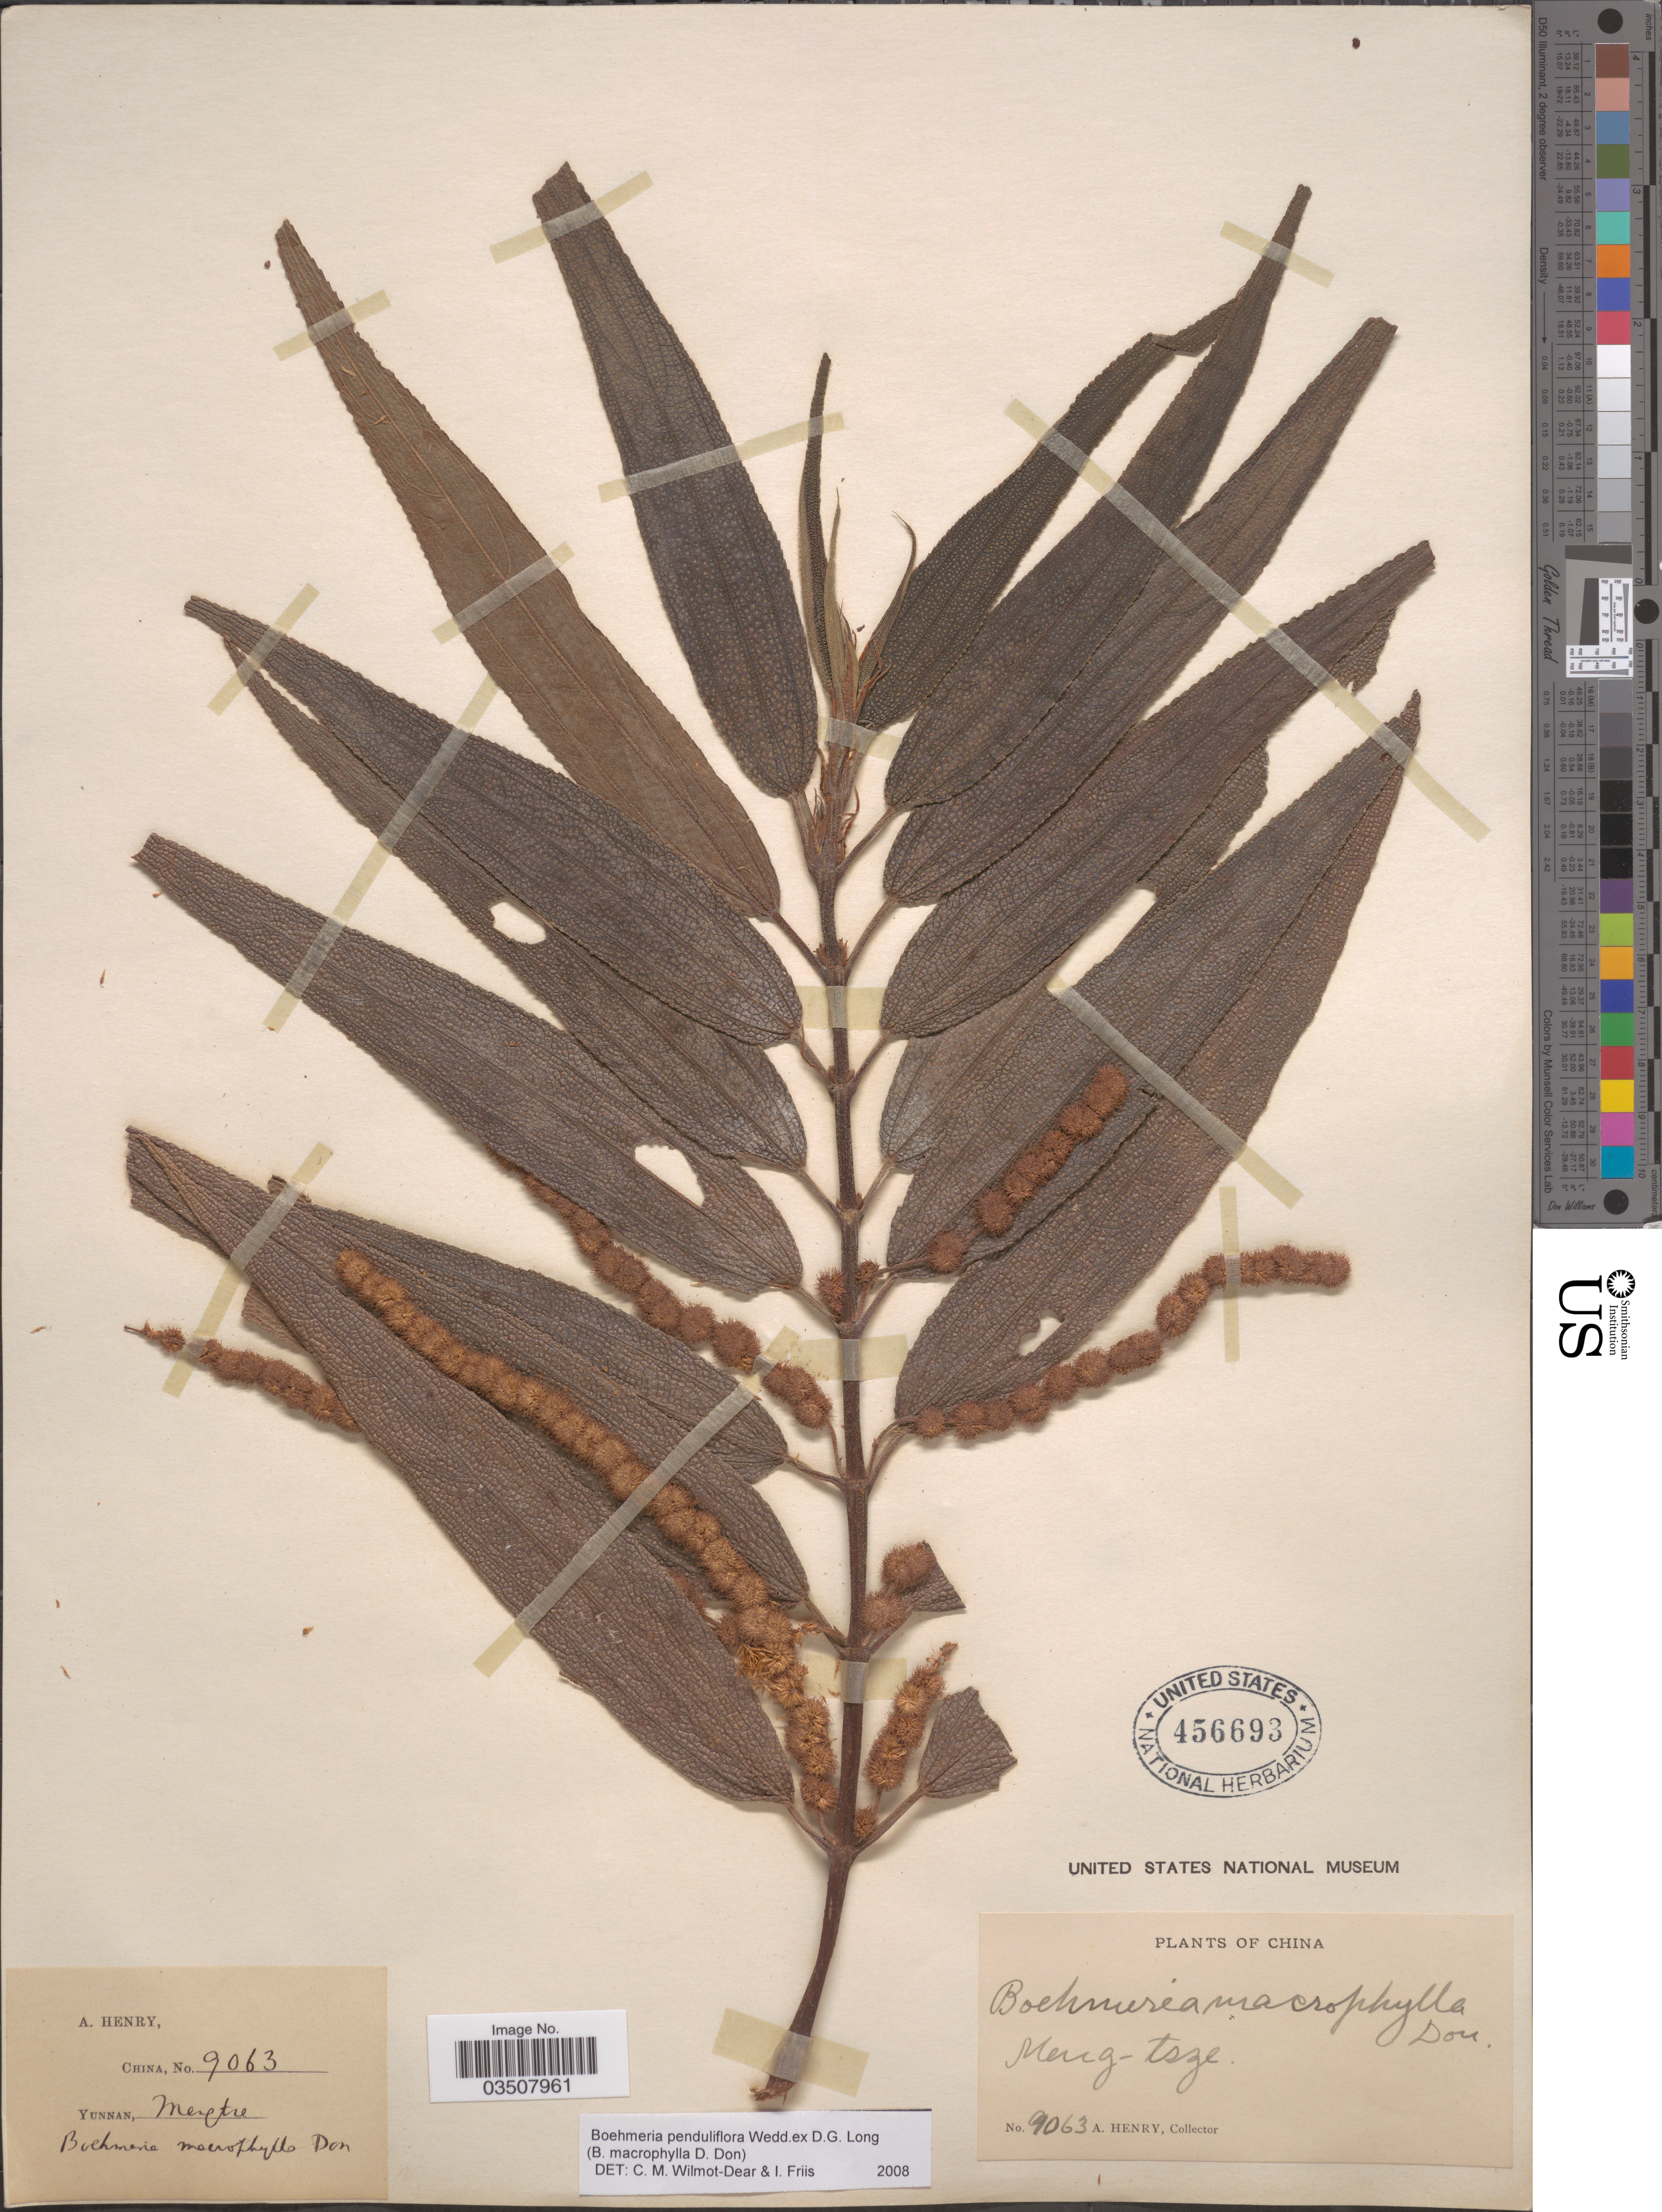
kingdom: Plantae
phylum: Tracheophyta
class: Magnoliopsida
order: Rosales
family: Urticaceae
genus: Boehmeria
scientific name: Boehmeria penduliflora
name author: Wedd. ex D.G. Long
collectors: A. Henry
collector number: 9063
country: China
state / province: Yunnan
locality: Meng-tsze.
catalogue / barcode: US 456693